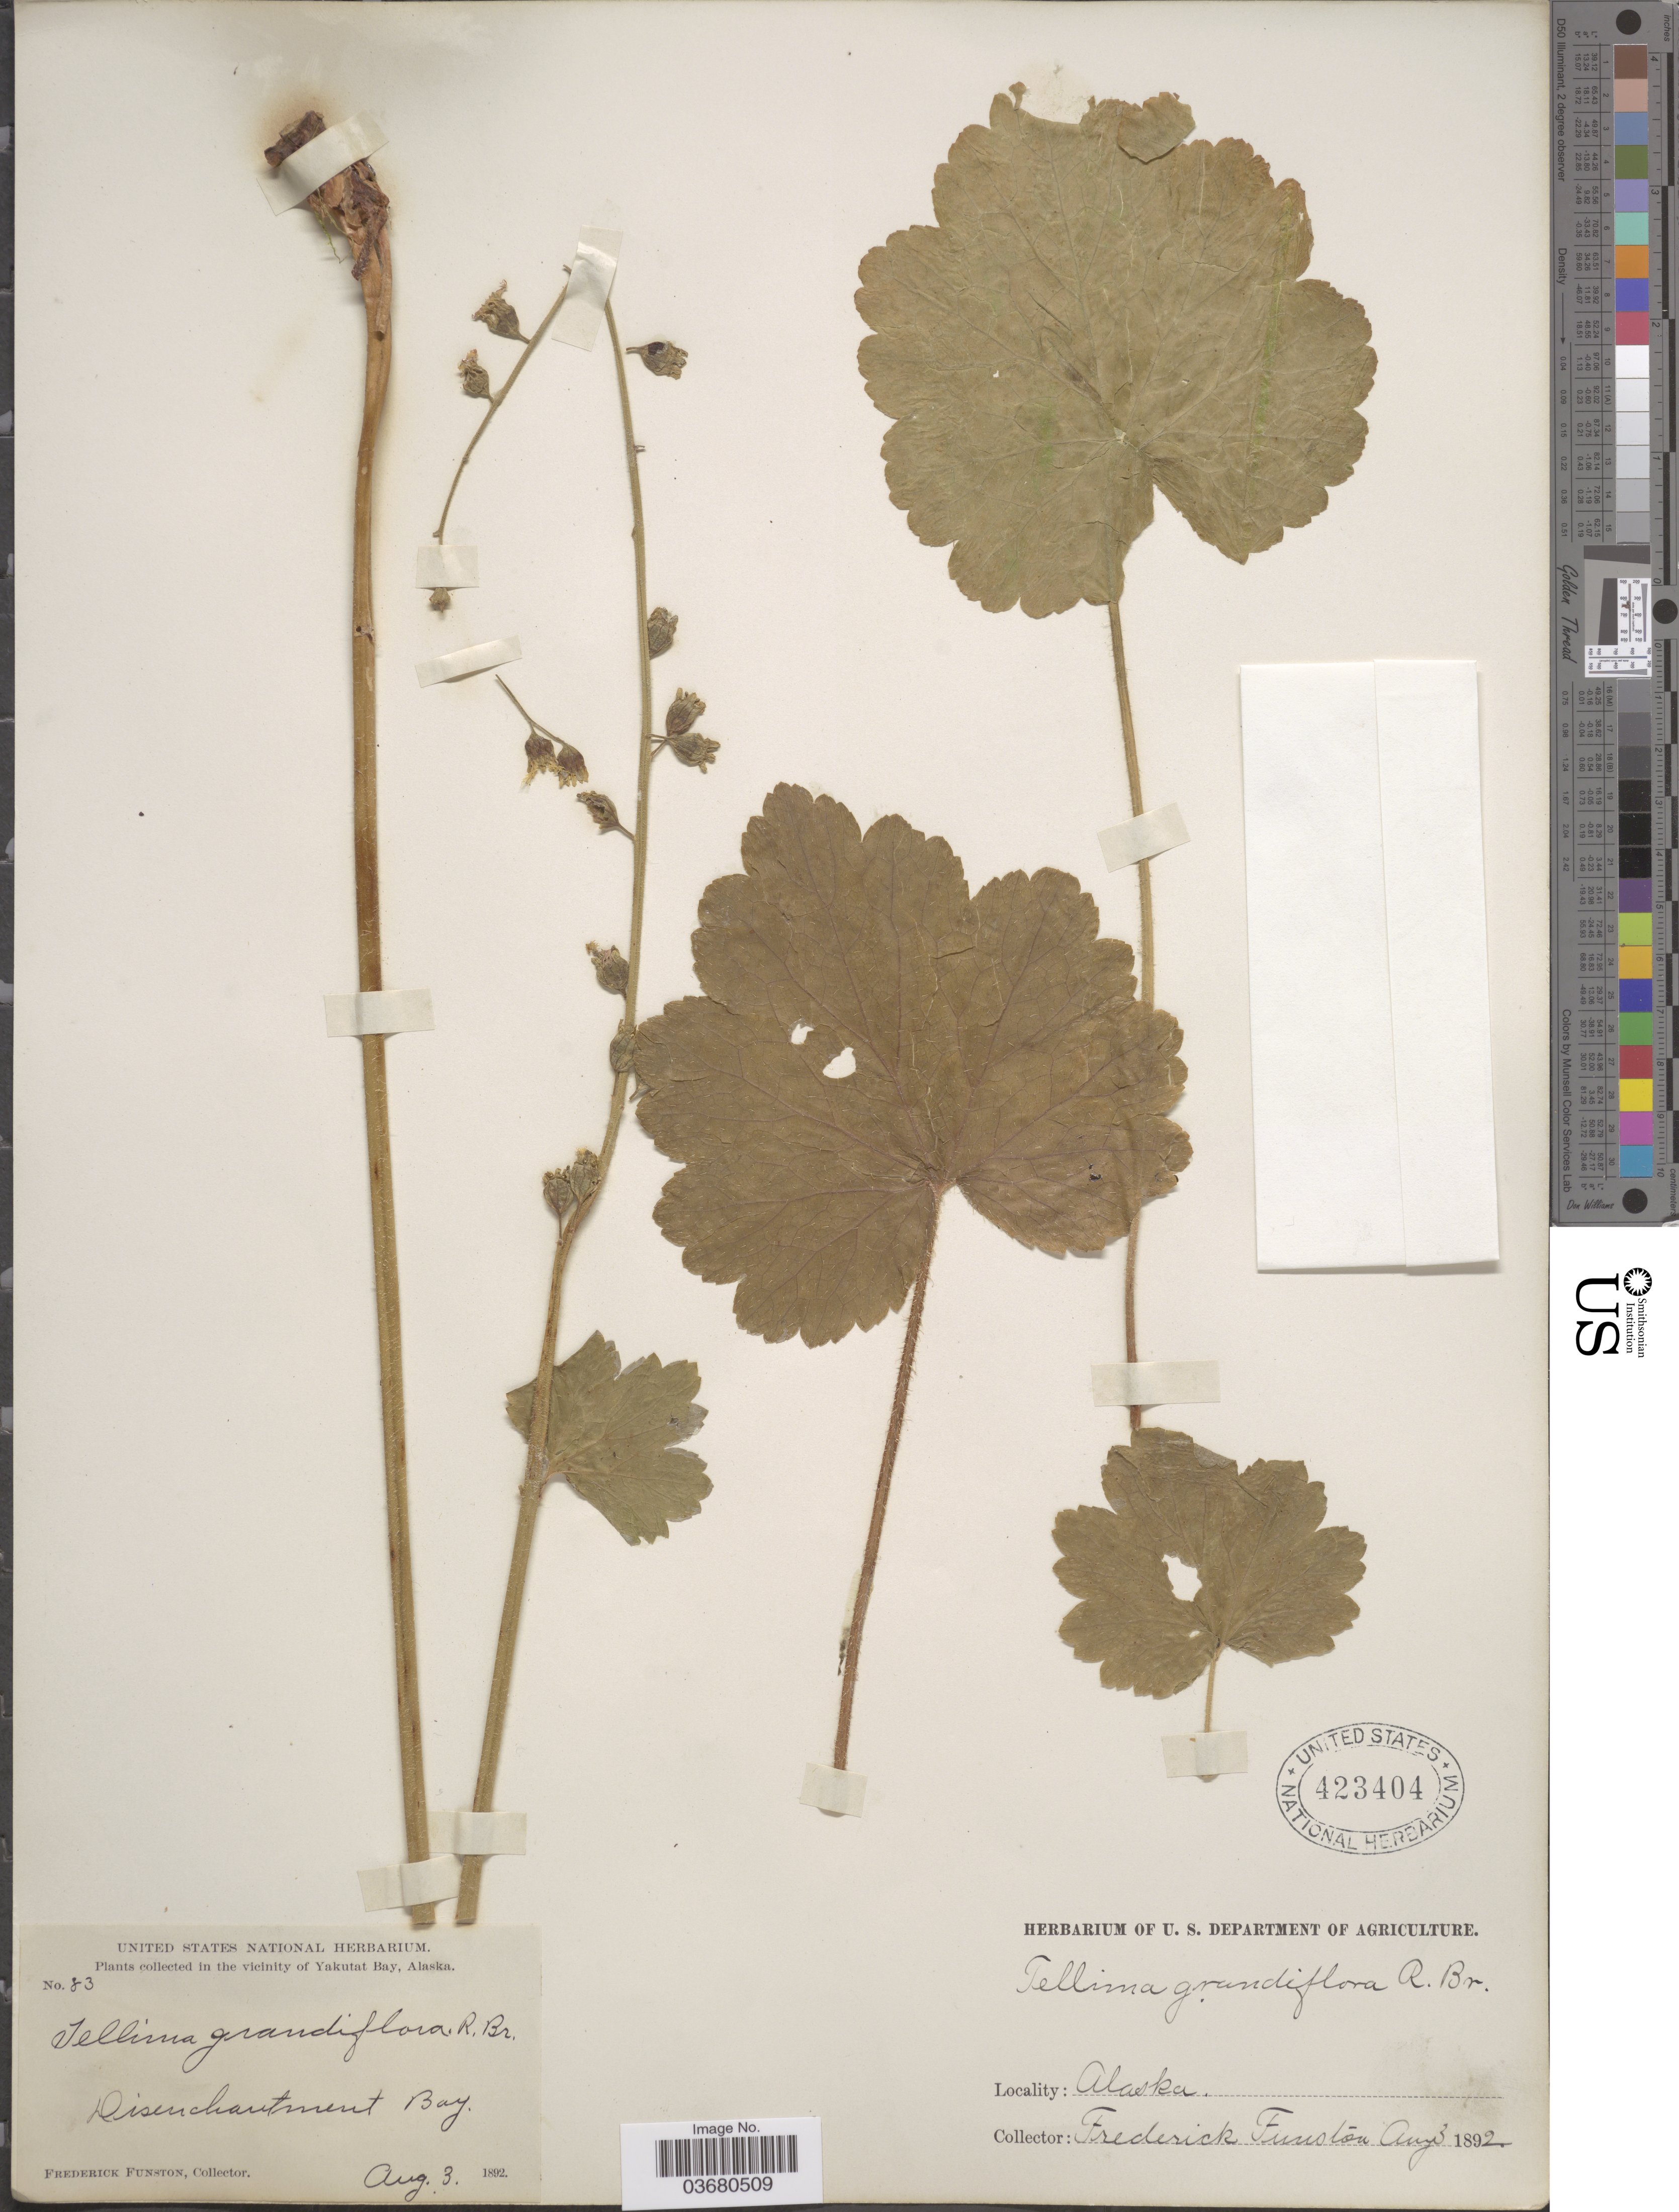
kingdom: Plantae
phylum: Tracheophyta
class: Magnoliopsida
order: Saxifragales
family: Saxifragaceae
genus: Tellima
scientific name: Tellima grandiflora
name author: (Pursh) Douglas ex Lindl.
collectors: F. Funston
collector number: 83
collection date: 1892-08-03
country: United States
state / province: Alaska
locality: The vicinity of Yakutat Bay. Disenchantment Bay.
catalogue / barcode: US 423404